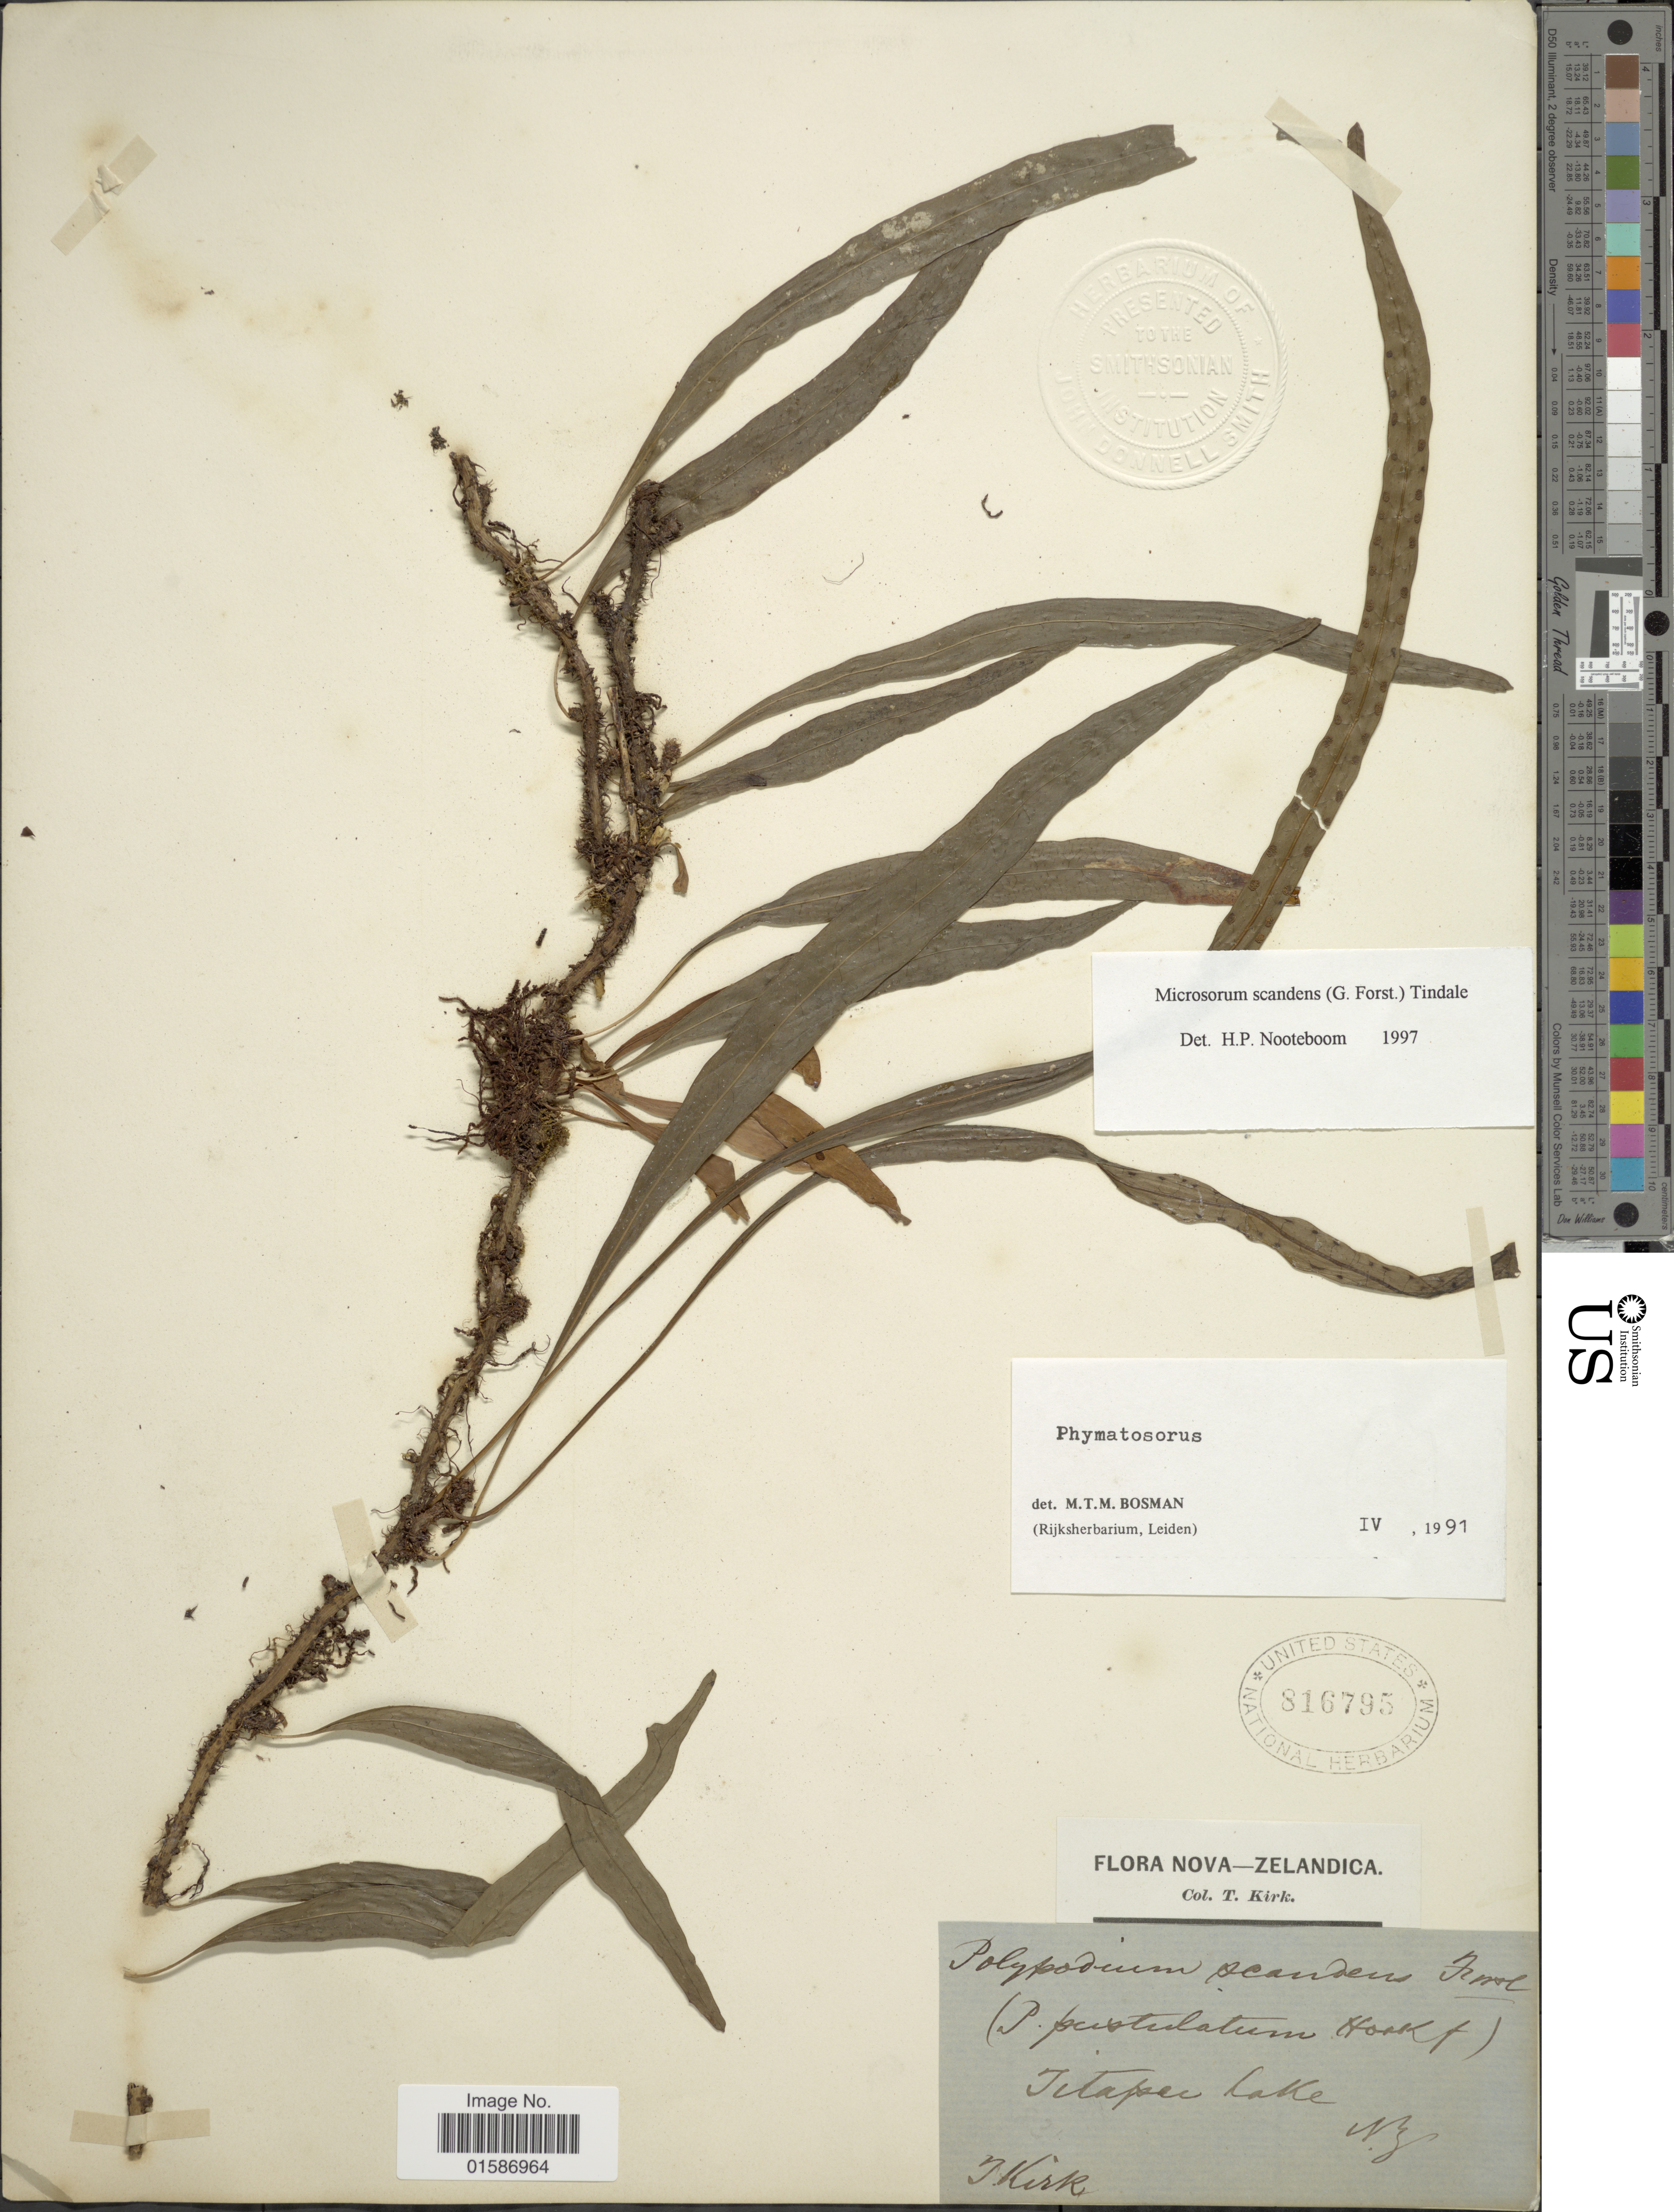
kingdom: Plantae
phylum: Tracheophyta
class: Polypodiopsida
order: Polypodiales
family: Polypodiaceae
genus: Microsorum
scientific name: Microsorum scandens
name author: Tindale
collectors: T. Kirk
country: New Zealand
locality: Tetapec Lake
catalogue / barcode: US 816795